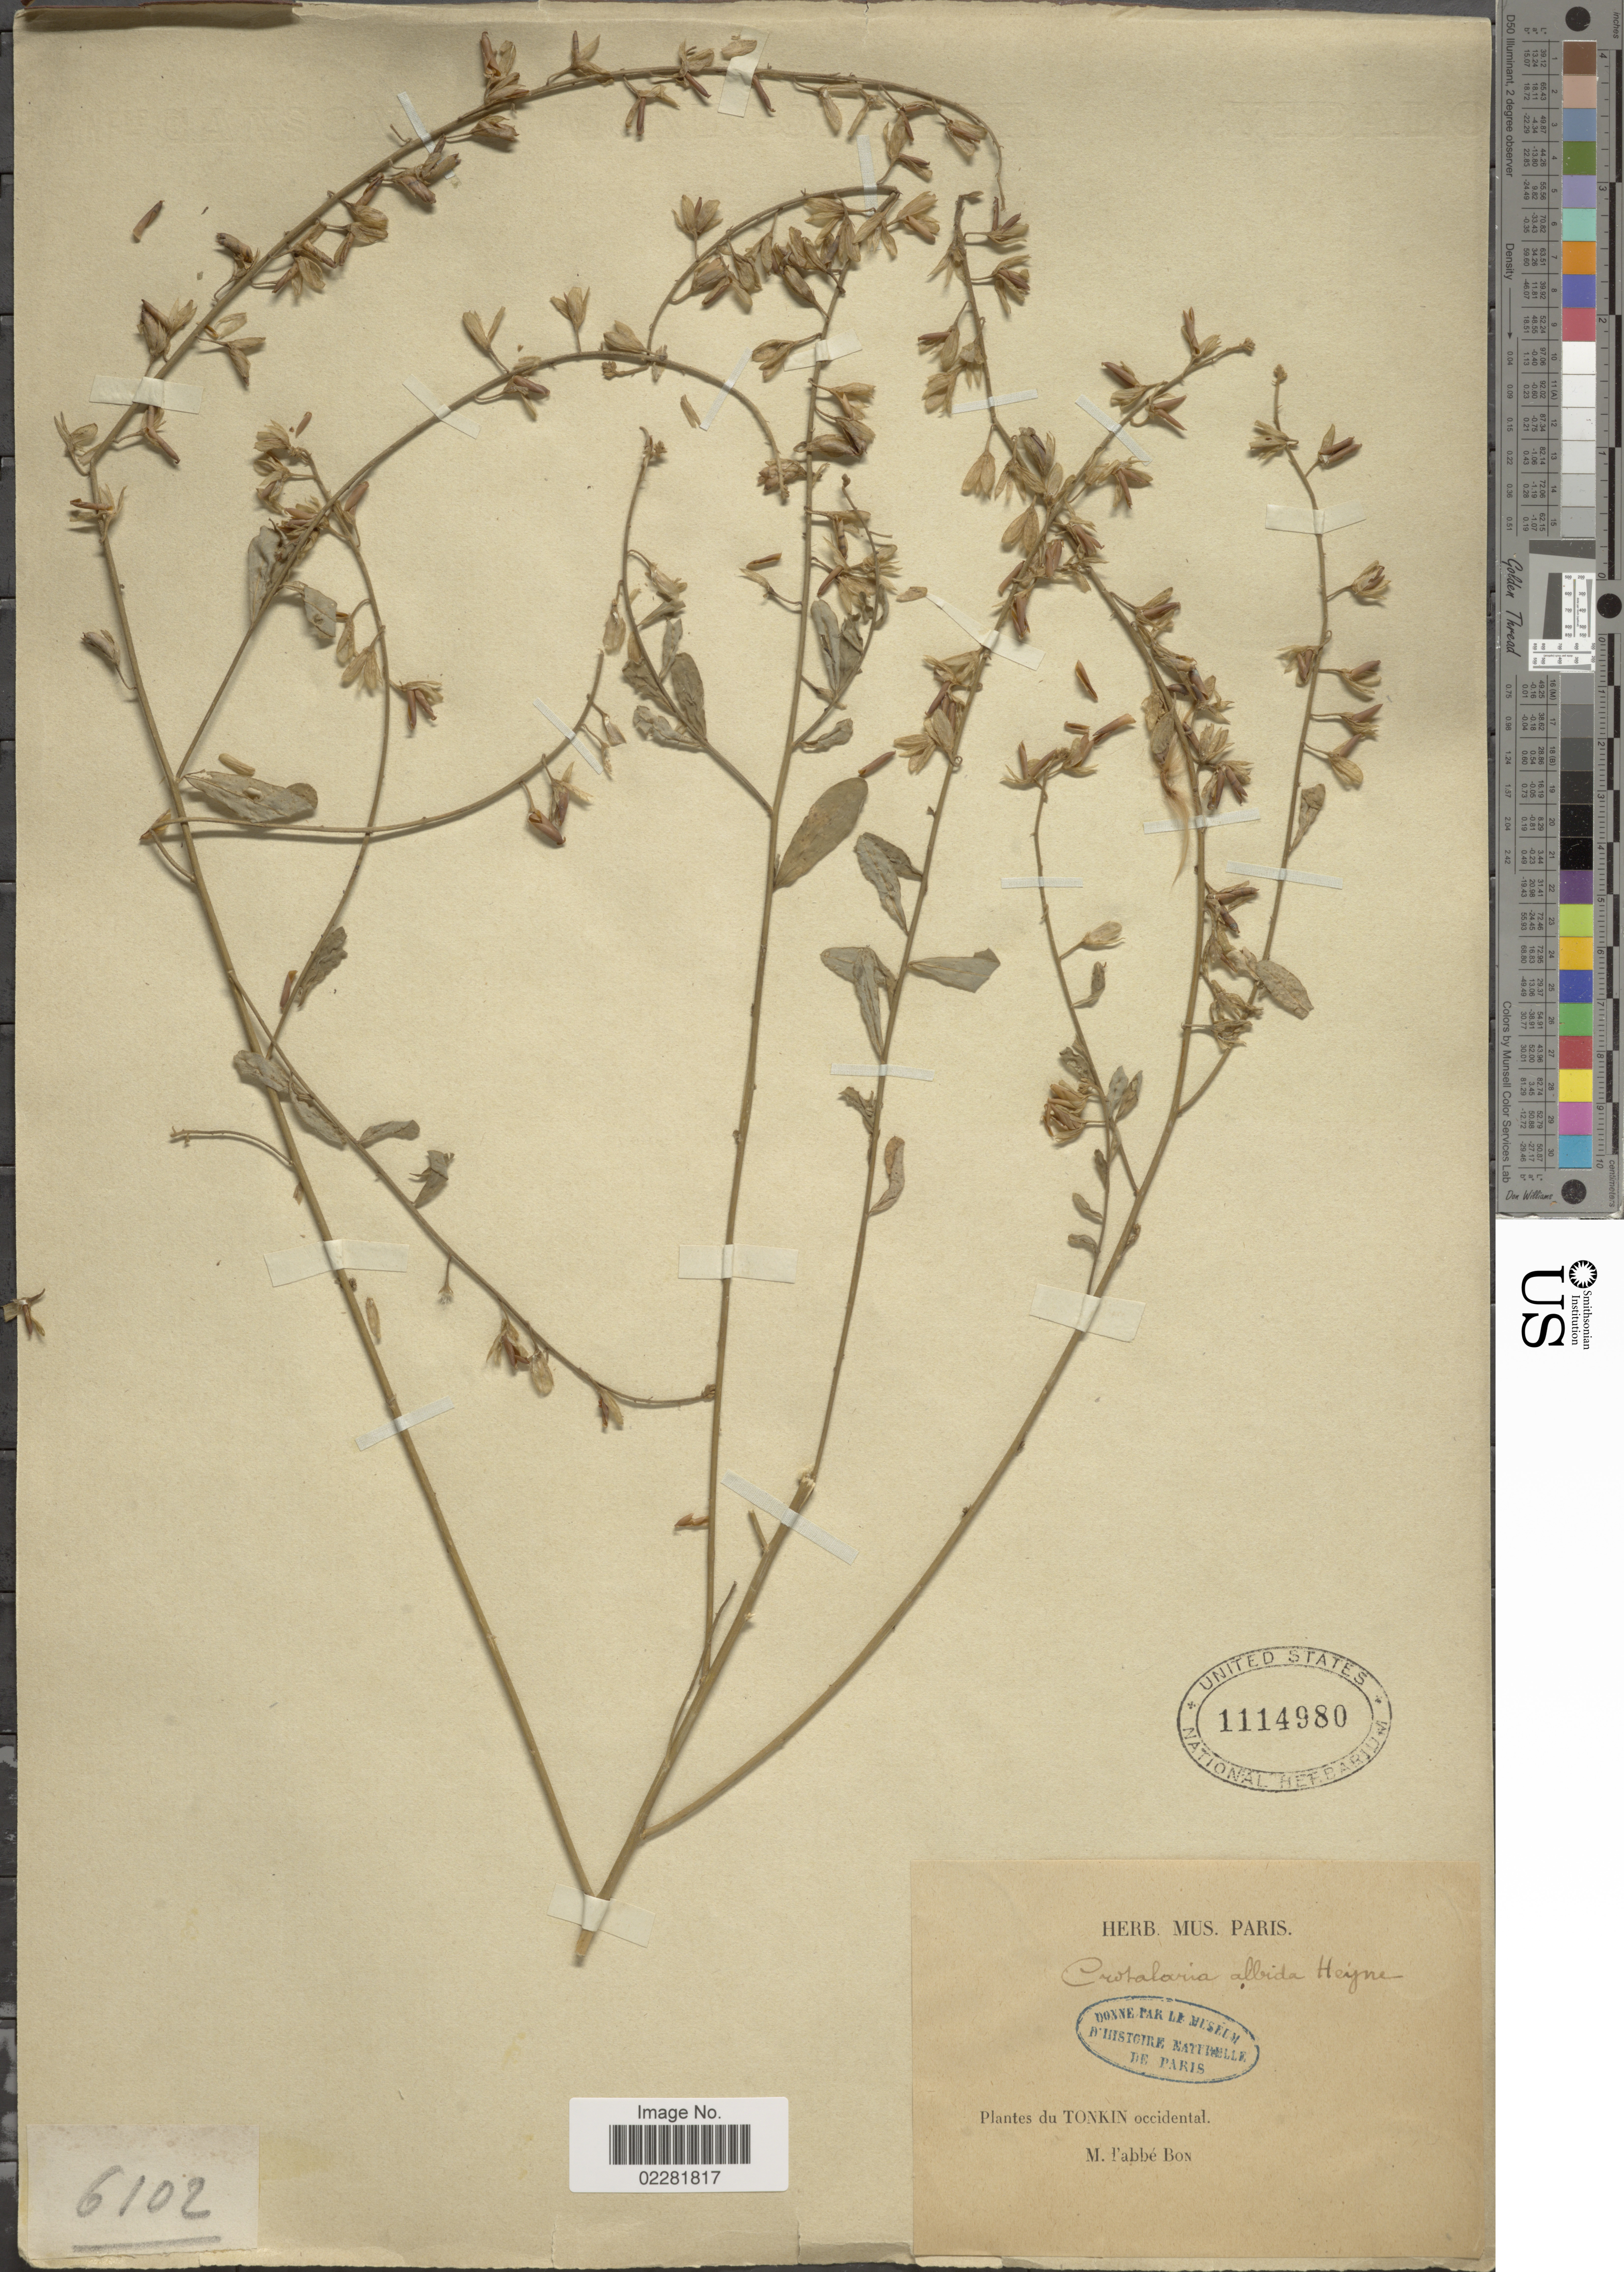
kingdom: Plantae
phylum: Tracheophyta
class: Magnoliopsida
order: Fabales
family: Fabaceae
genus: Crotalaria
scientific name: Crotalaria albida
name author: B. Heyne ex Roth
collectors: H. F. Bon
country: Vietnam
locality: Tonkin occidental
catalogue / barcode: US 1114980